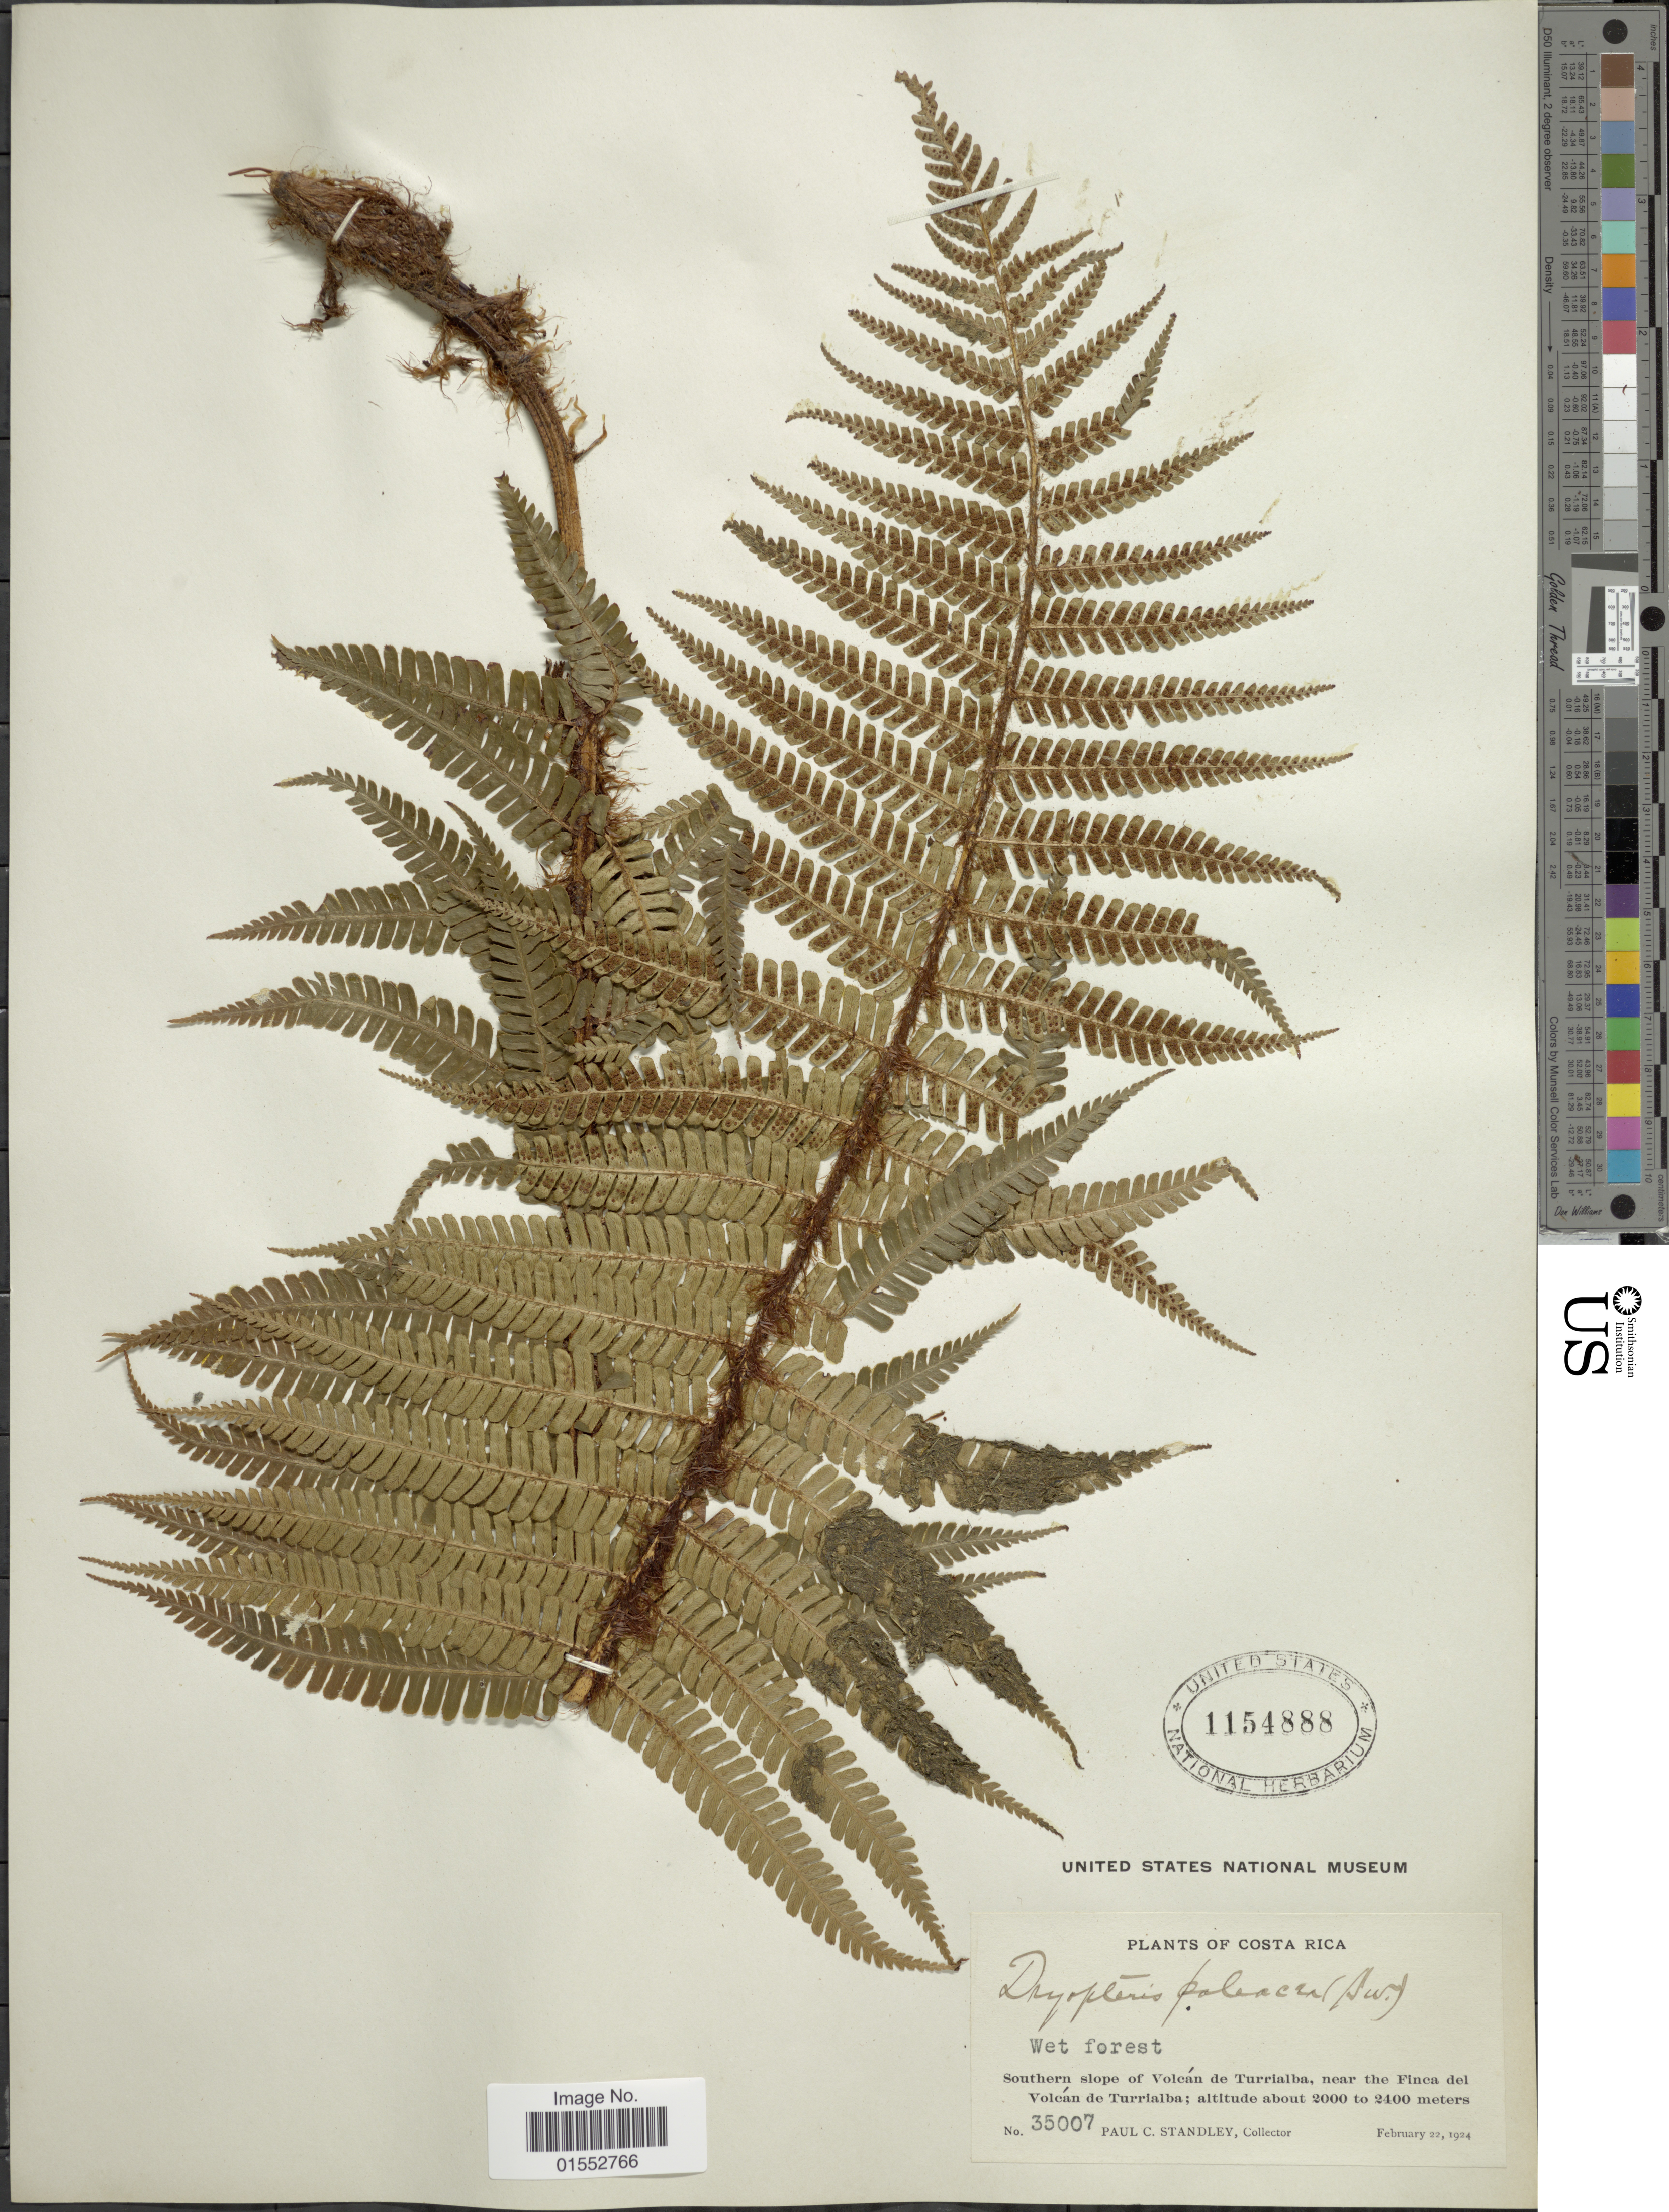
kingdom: Plantae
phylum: Tracheophyta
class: Polypodiopsida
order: Polypodiales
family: Dryopteridaceae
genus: Dryopteris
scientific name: Dryopteris wallichiana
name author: (Spreng.) Hyl.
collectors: P. C. Standley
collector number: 35007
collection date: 1924-02-22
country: Costa Rica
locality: Southern slope of Volcán de Turrialba, near the Finca del Volcán de Turrialba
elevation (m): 2000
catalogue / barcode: US 1154888